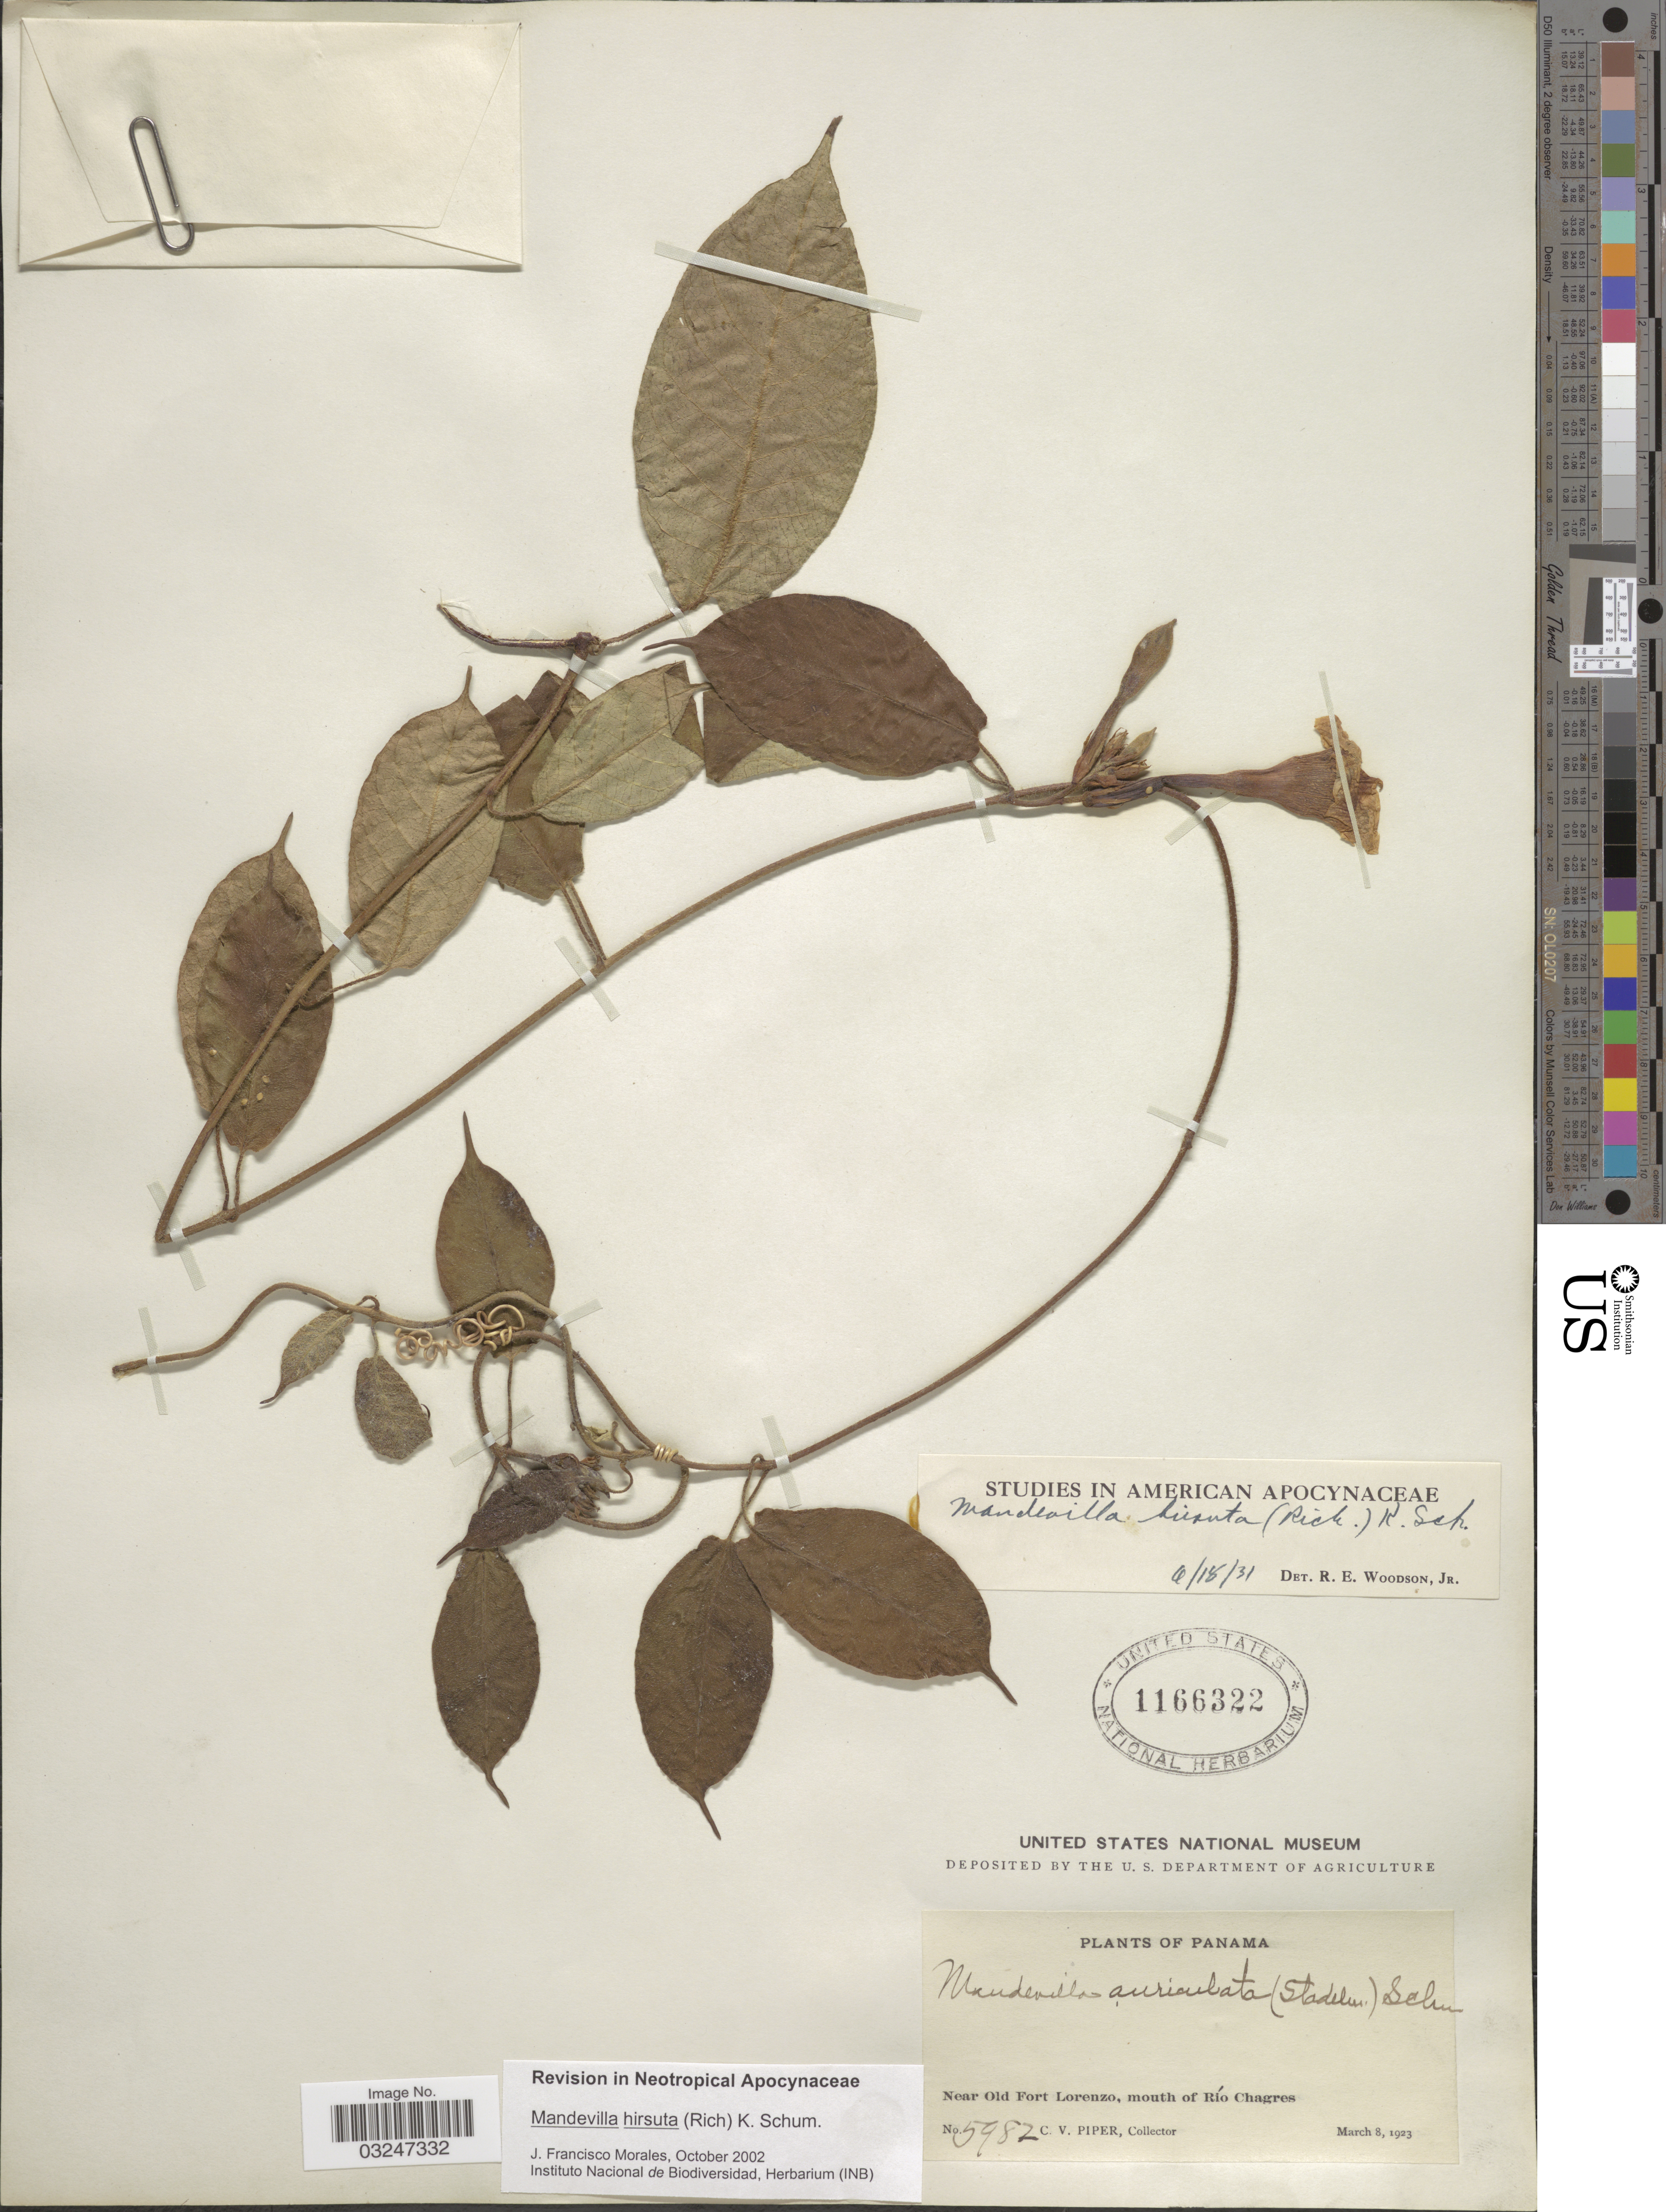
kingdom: Plantae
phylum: Tracheophyta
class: Magnoliopsida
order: Gentianales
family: Apocynaceae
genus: Mandevilla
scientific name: Mandevilla hirsuta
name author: (Rich.) K. Schum.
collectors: C. V. Piper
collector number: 5982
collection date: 1923-03-08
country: Panama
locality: Near Old Fort Lorenzo, mouth of Río Chagres.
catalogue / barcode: US 1166322